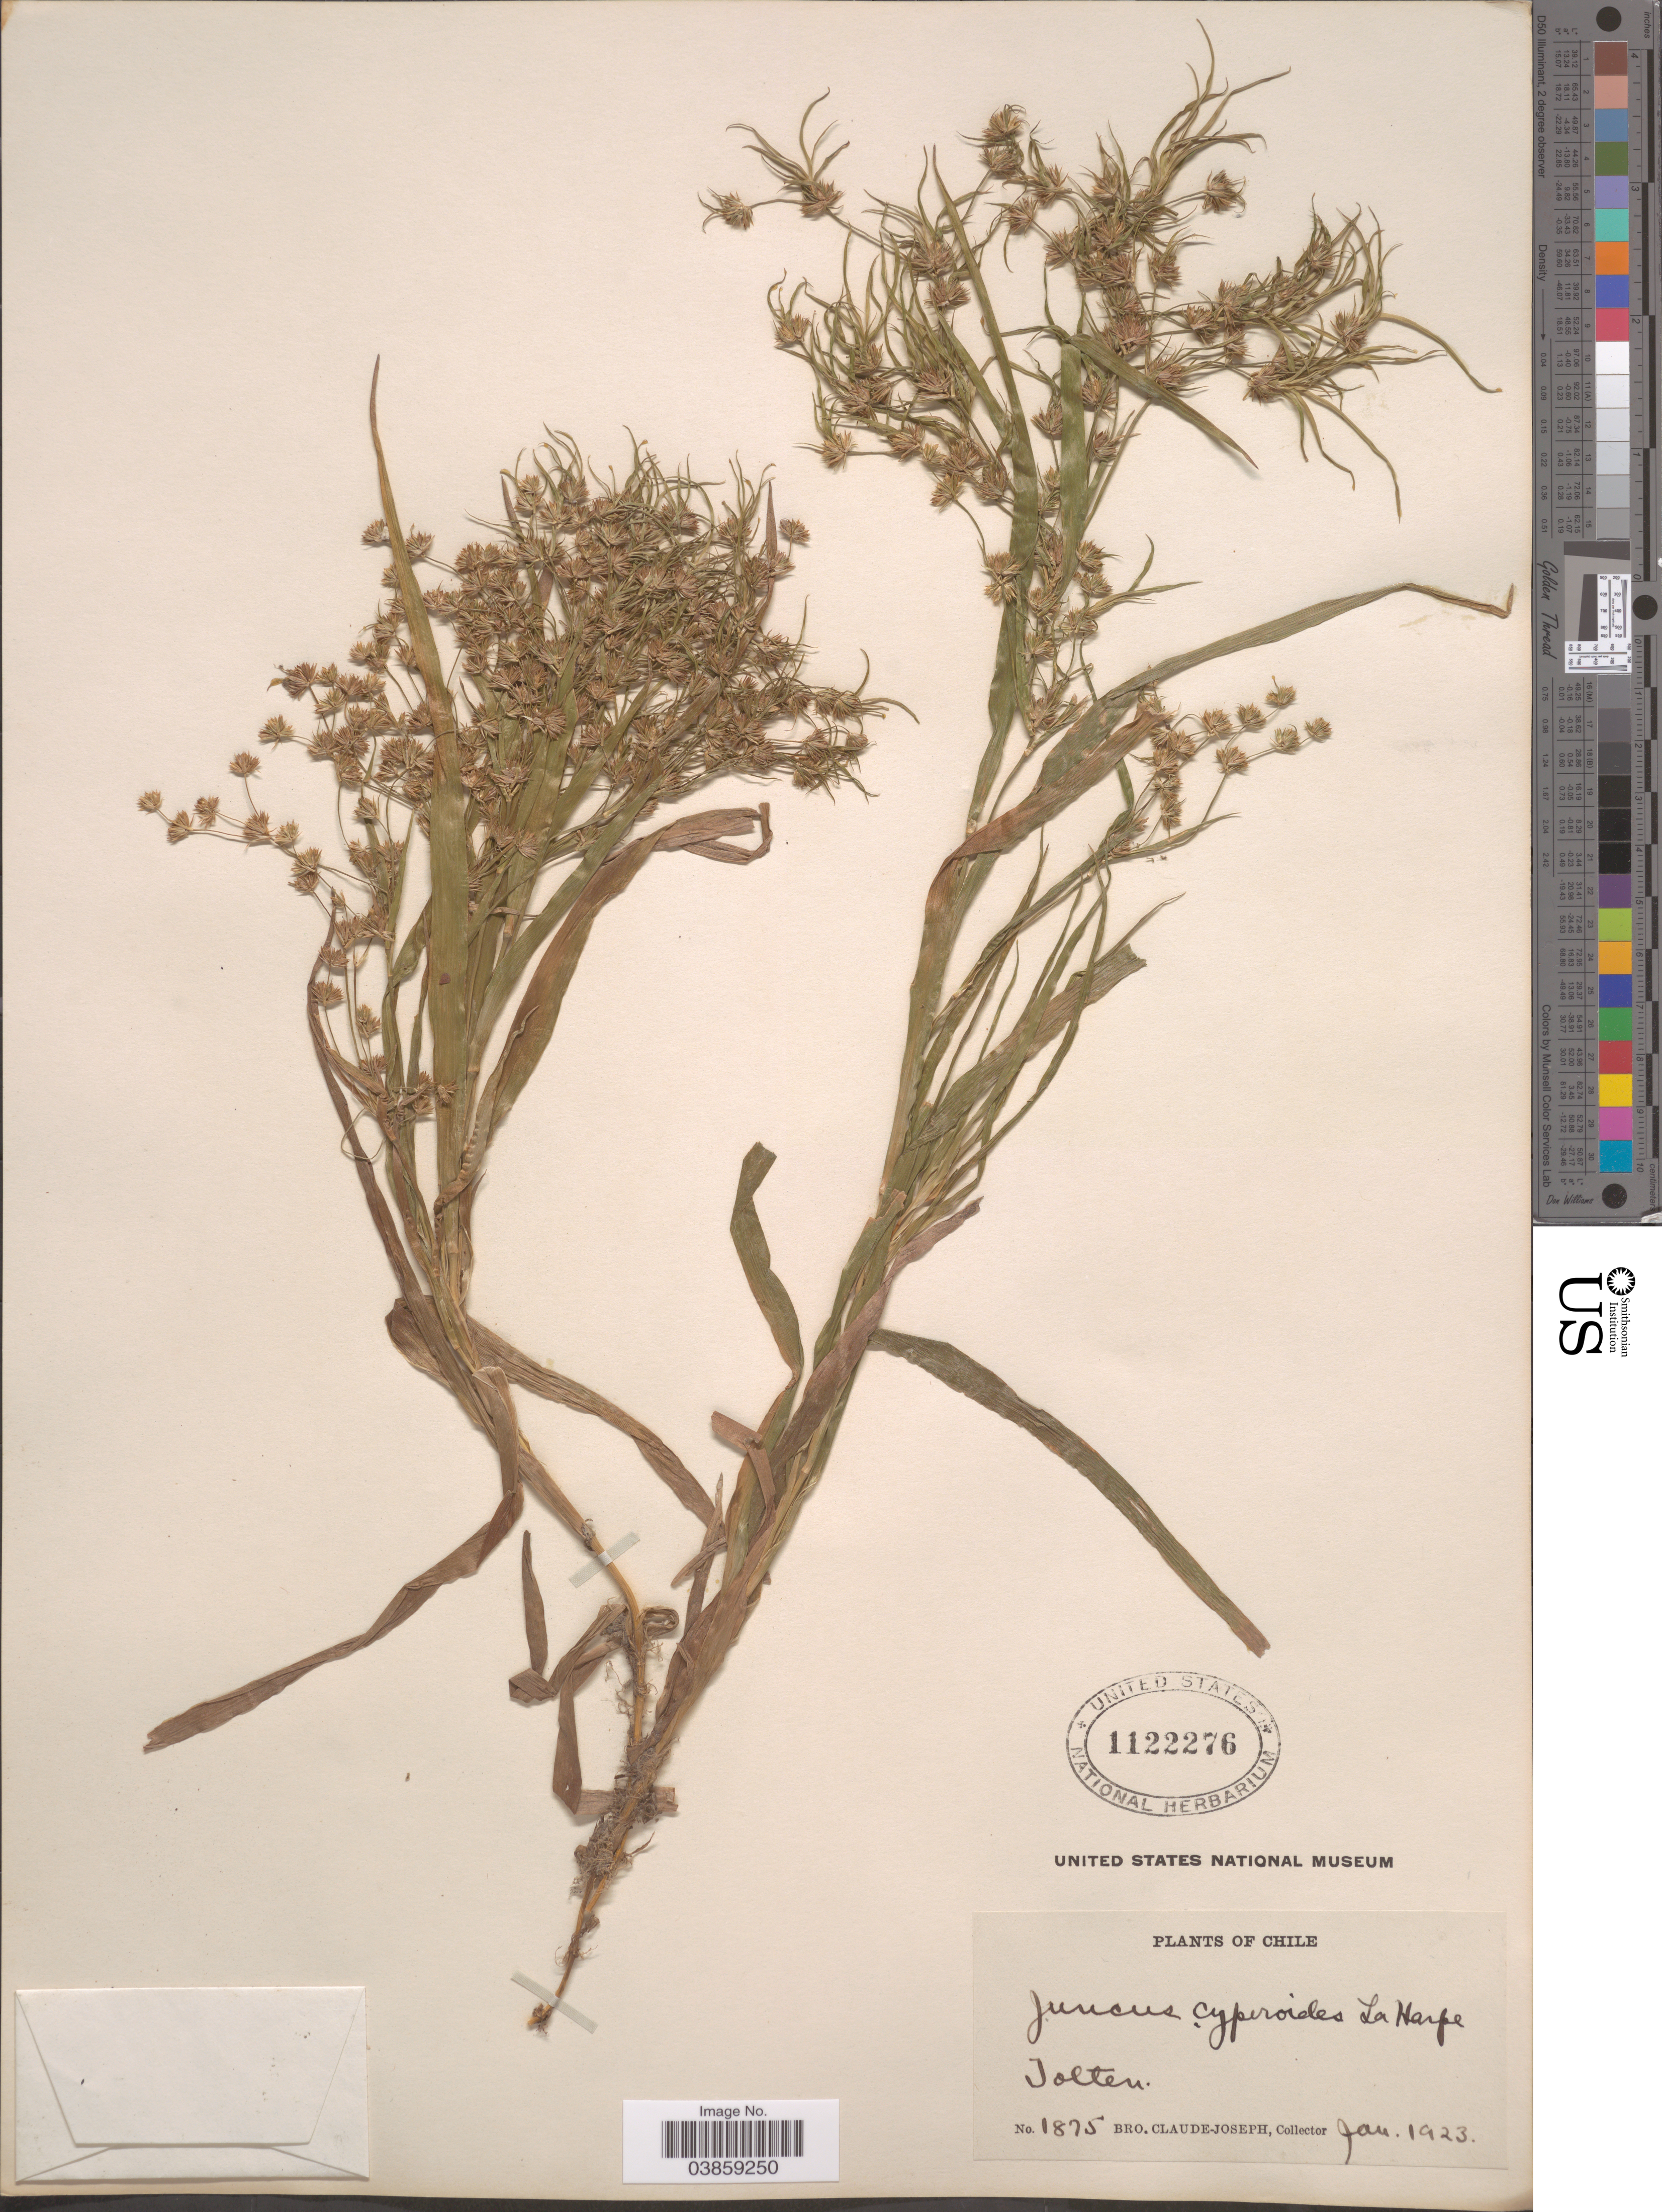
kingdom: Plantae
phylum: Tracheophyta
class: Liliopsida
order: Poales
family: Juncaceae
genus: Juncus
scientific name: Juncus cyperoides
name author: Laharpe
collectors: Bro. Claude-Joseph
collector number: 1875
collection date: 1923-01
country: Chile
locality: Tolten.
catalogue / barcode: US 1122276